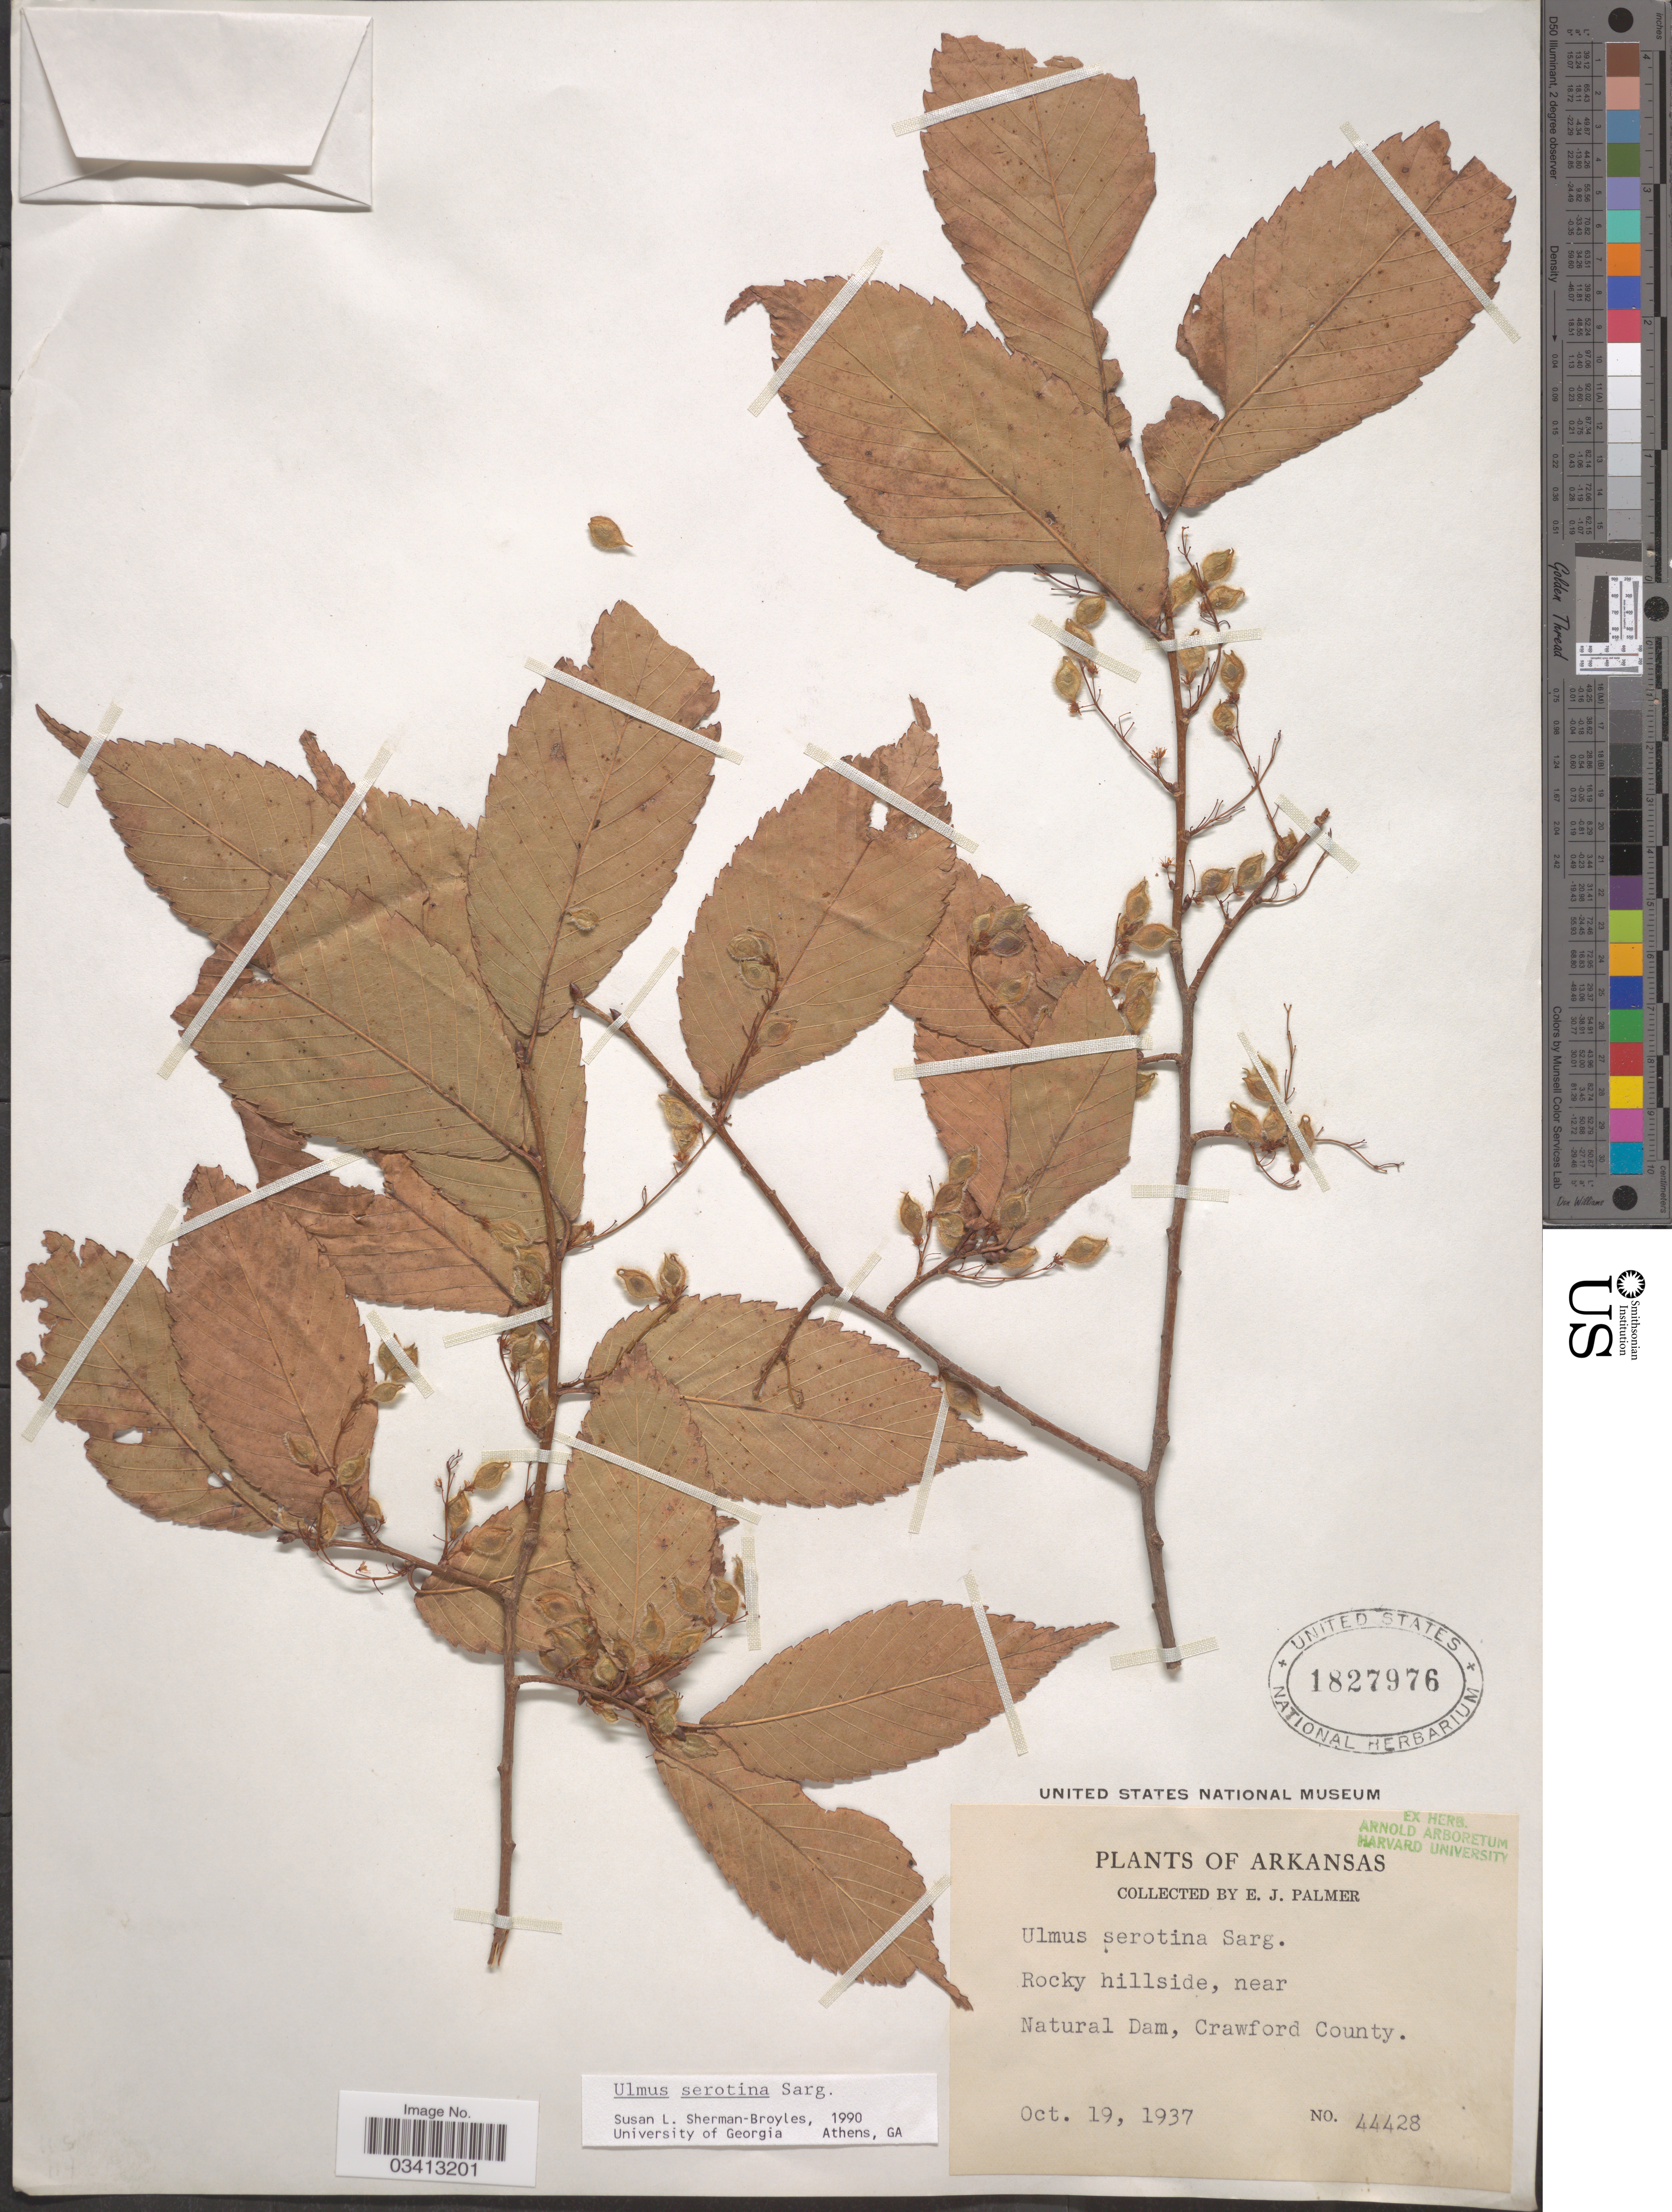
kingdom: Plantae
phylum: Tracheophyta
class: Magnoliopsida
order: Rosales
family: Ulmaceae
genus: Ulmus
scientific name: Ulmus serotina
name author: Sarg.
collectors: E. J. Palmer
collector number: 44428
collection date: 1937-10-19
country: United States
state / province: Arkansas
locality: Near Natural Dam, Crawford County.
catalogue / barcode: US 1827976